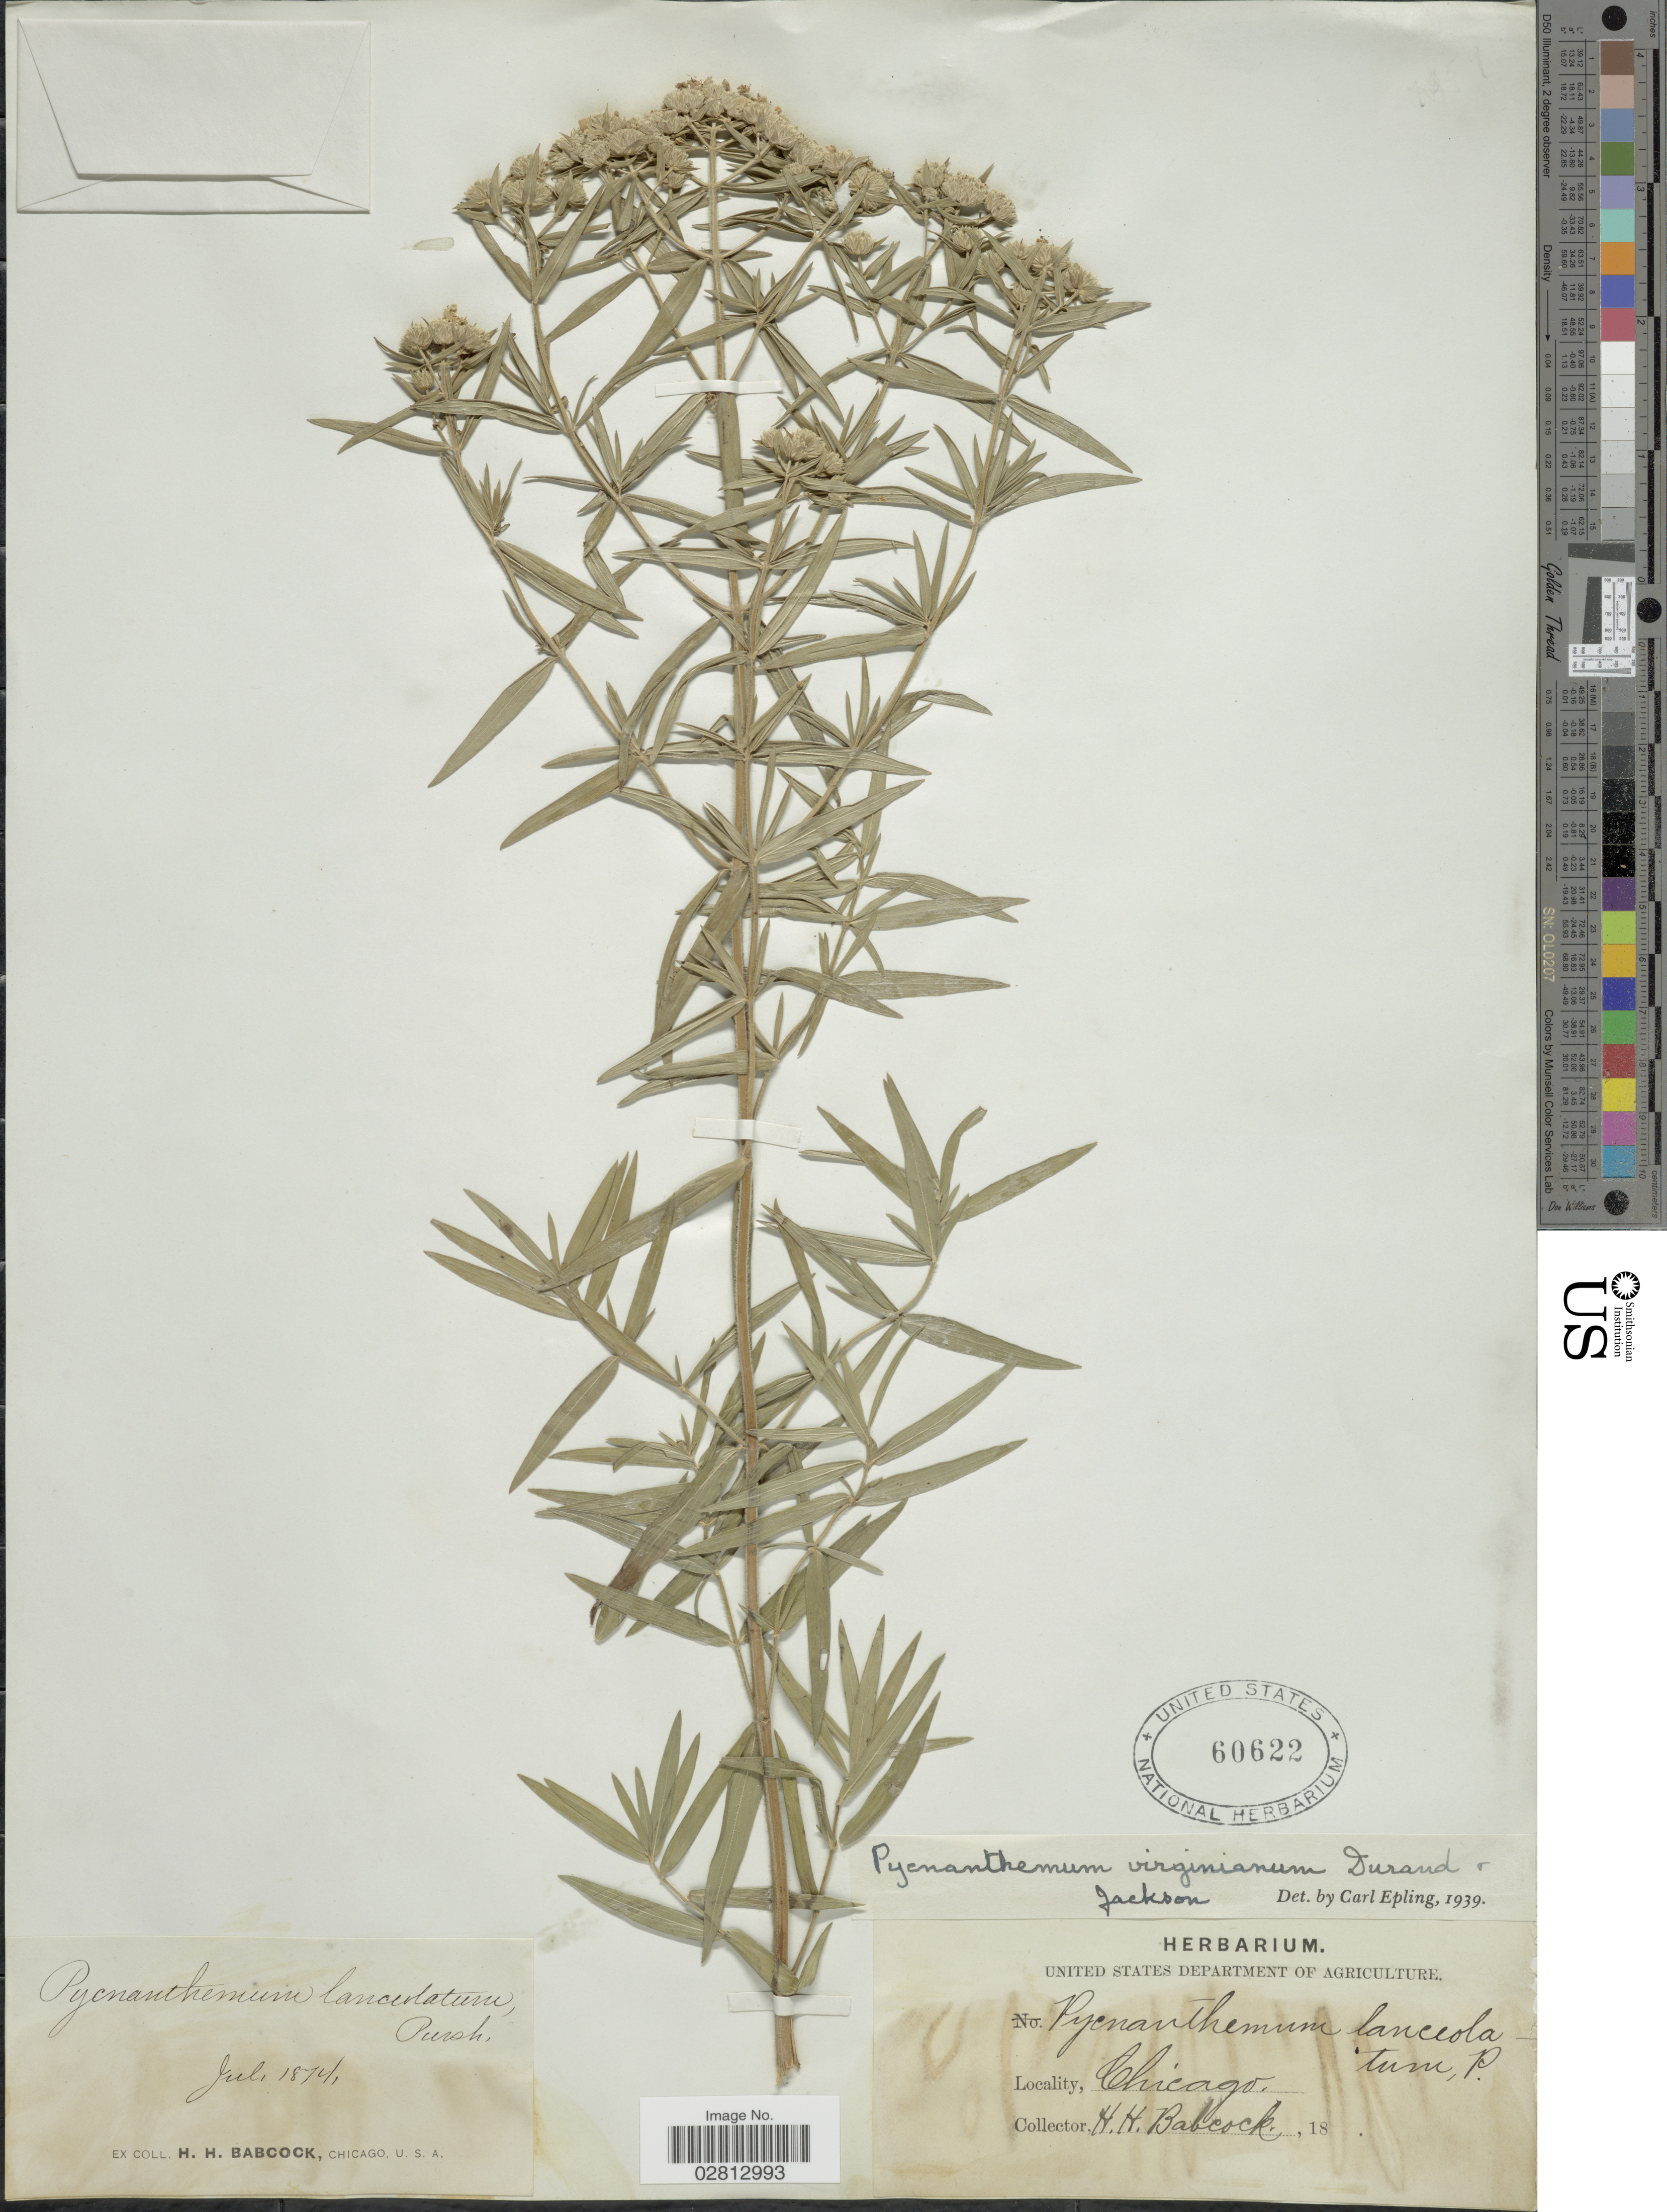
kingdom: Plantae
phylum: Tracheophyta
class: Magnoliopsida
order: Lamiales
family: Lamiaceae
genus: Pycnanthemum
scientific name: Pycnanthemum virginianum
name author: (L.) Durand & B.D. Jacks. ex B.L. Rob. & Fernald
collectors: H. Babcock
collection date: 1874-07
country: United States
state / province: Illinois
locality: Chicago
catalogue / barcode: US 60622